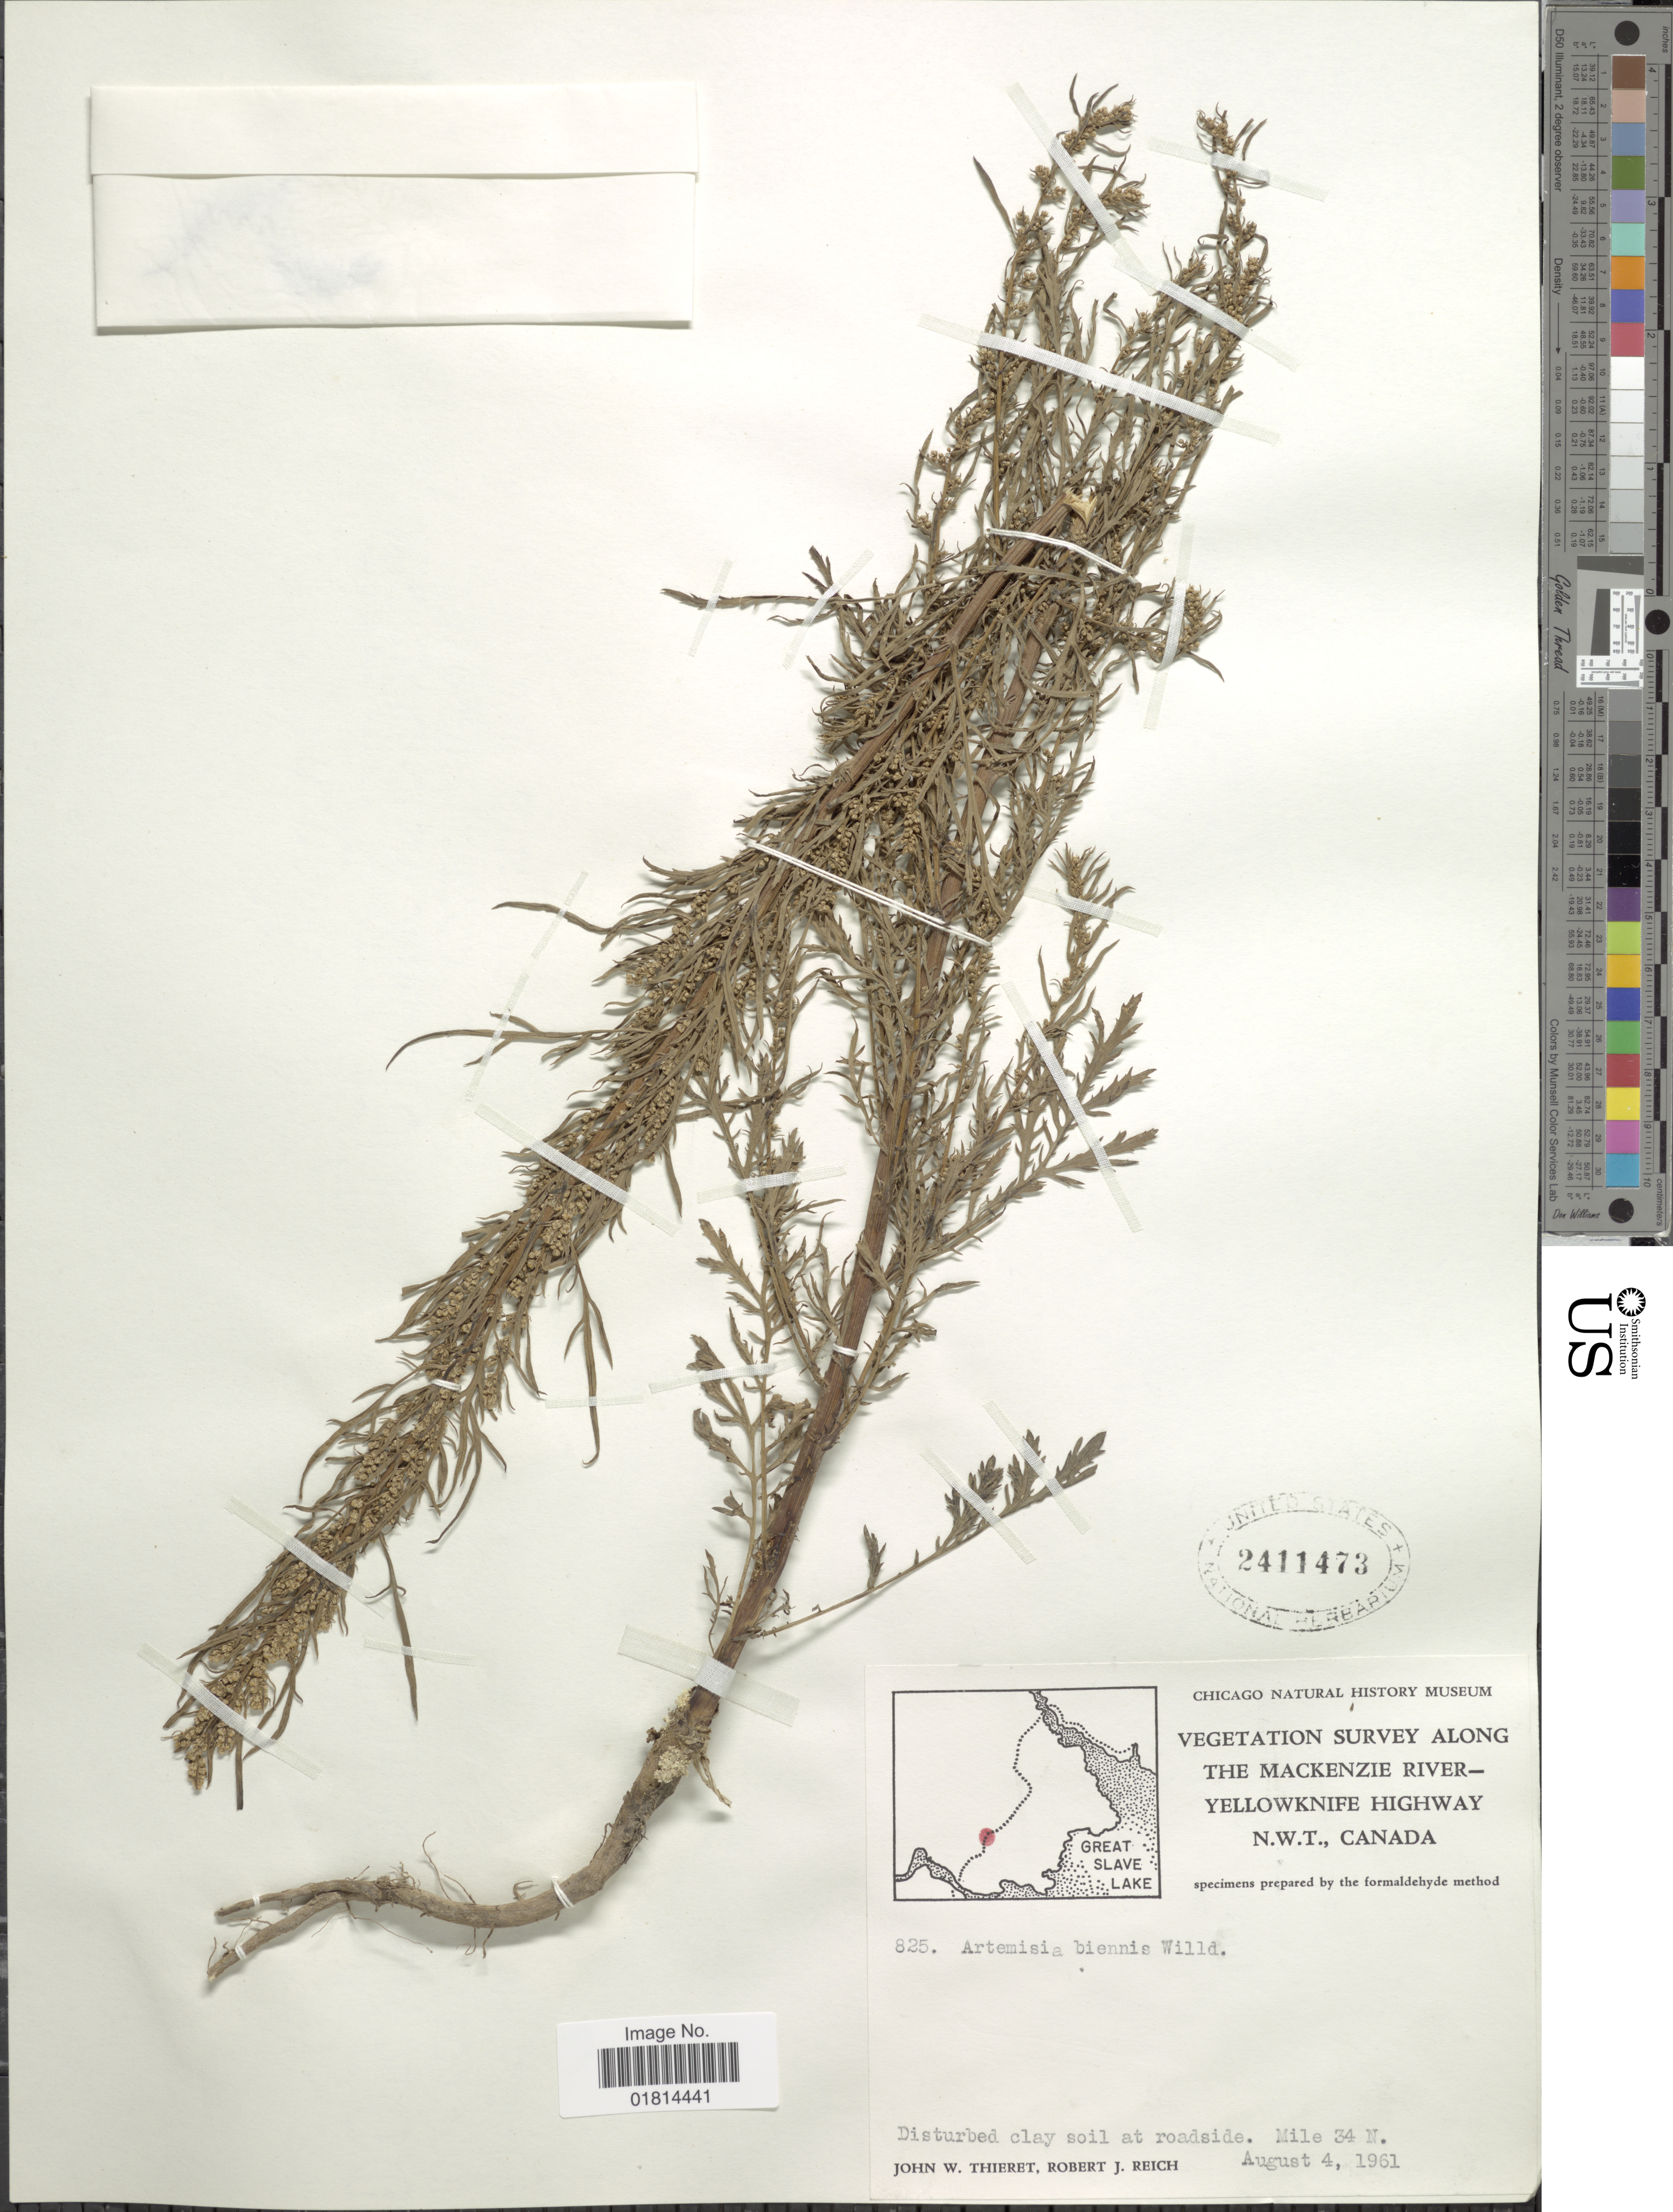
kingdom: Plantae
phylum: Tracheophyta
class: Magnoliopsida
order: Asterales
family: Asteraceae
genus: Artemisia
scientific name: Artemisia biennis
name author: Willd.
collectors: J. W. Thieret & R. Reich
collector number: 825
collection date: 1961-08-04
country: Canada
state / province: Northwest Territories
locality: Vegetation Survey along the Mackenzie River-Yellowknife Highway N.W.T., Canada. Disturbed clay soil at roadside. Mile 34 N.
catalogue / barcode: US 2411473